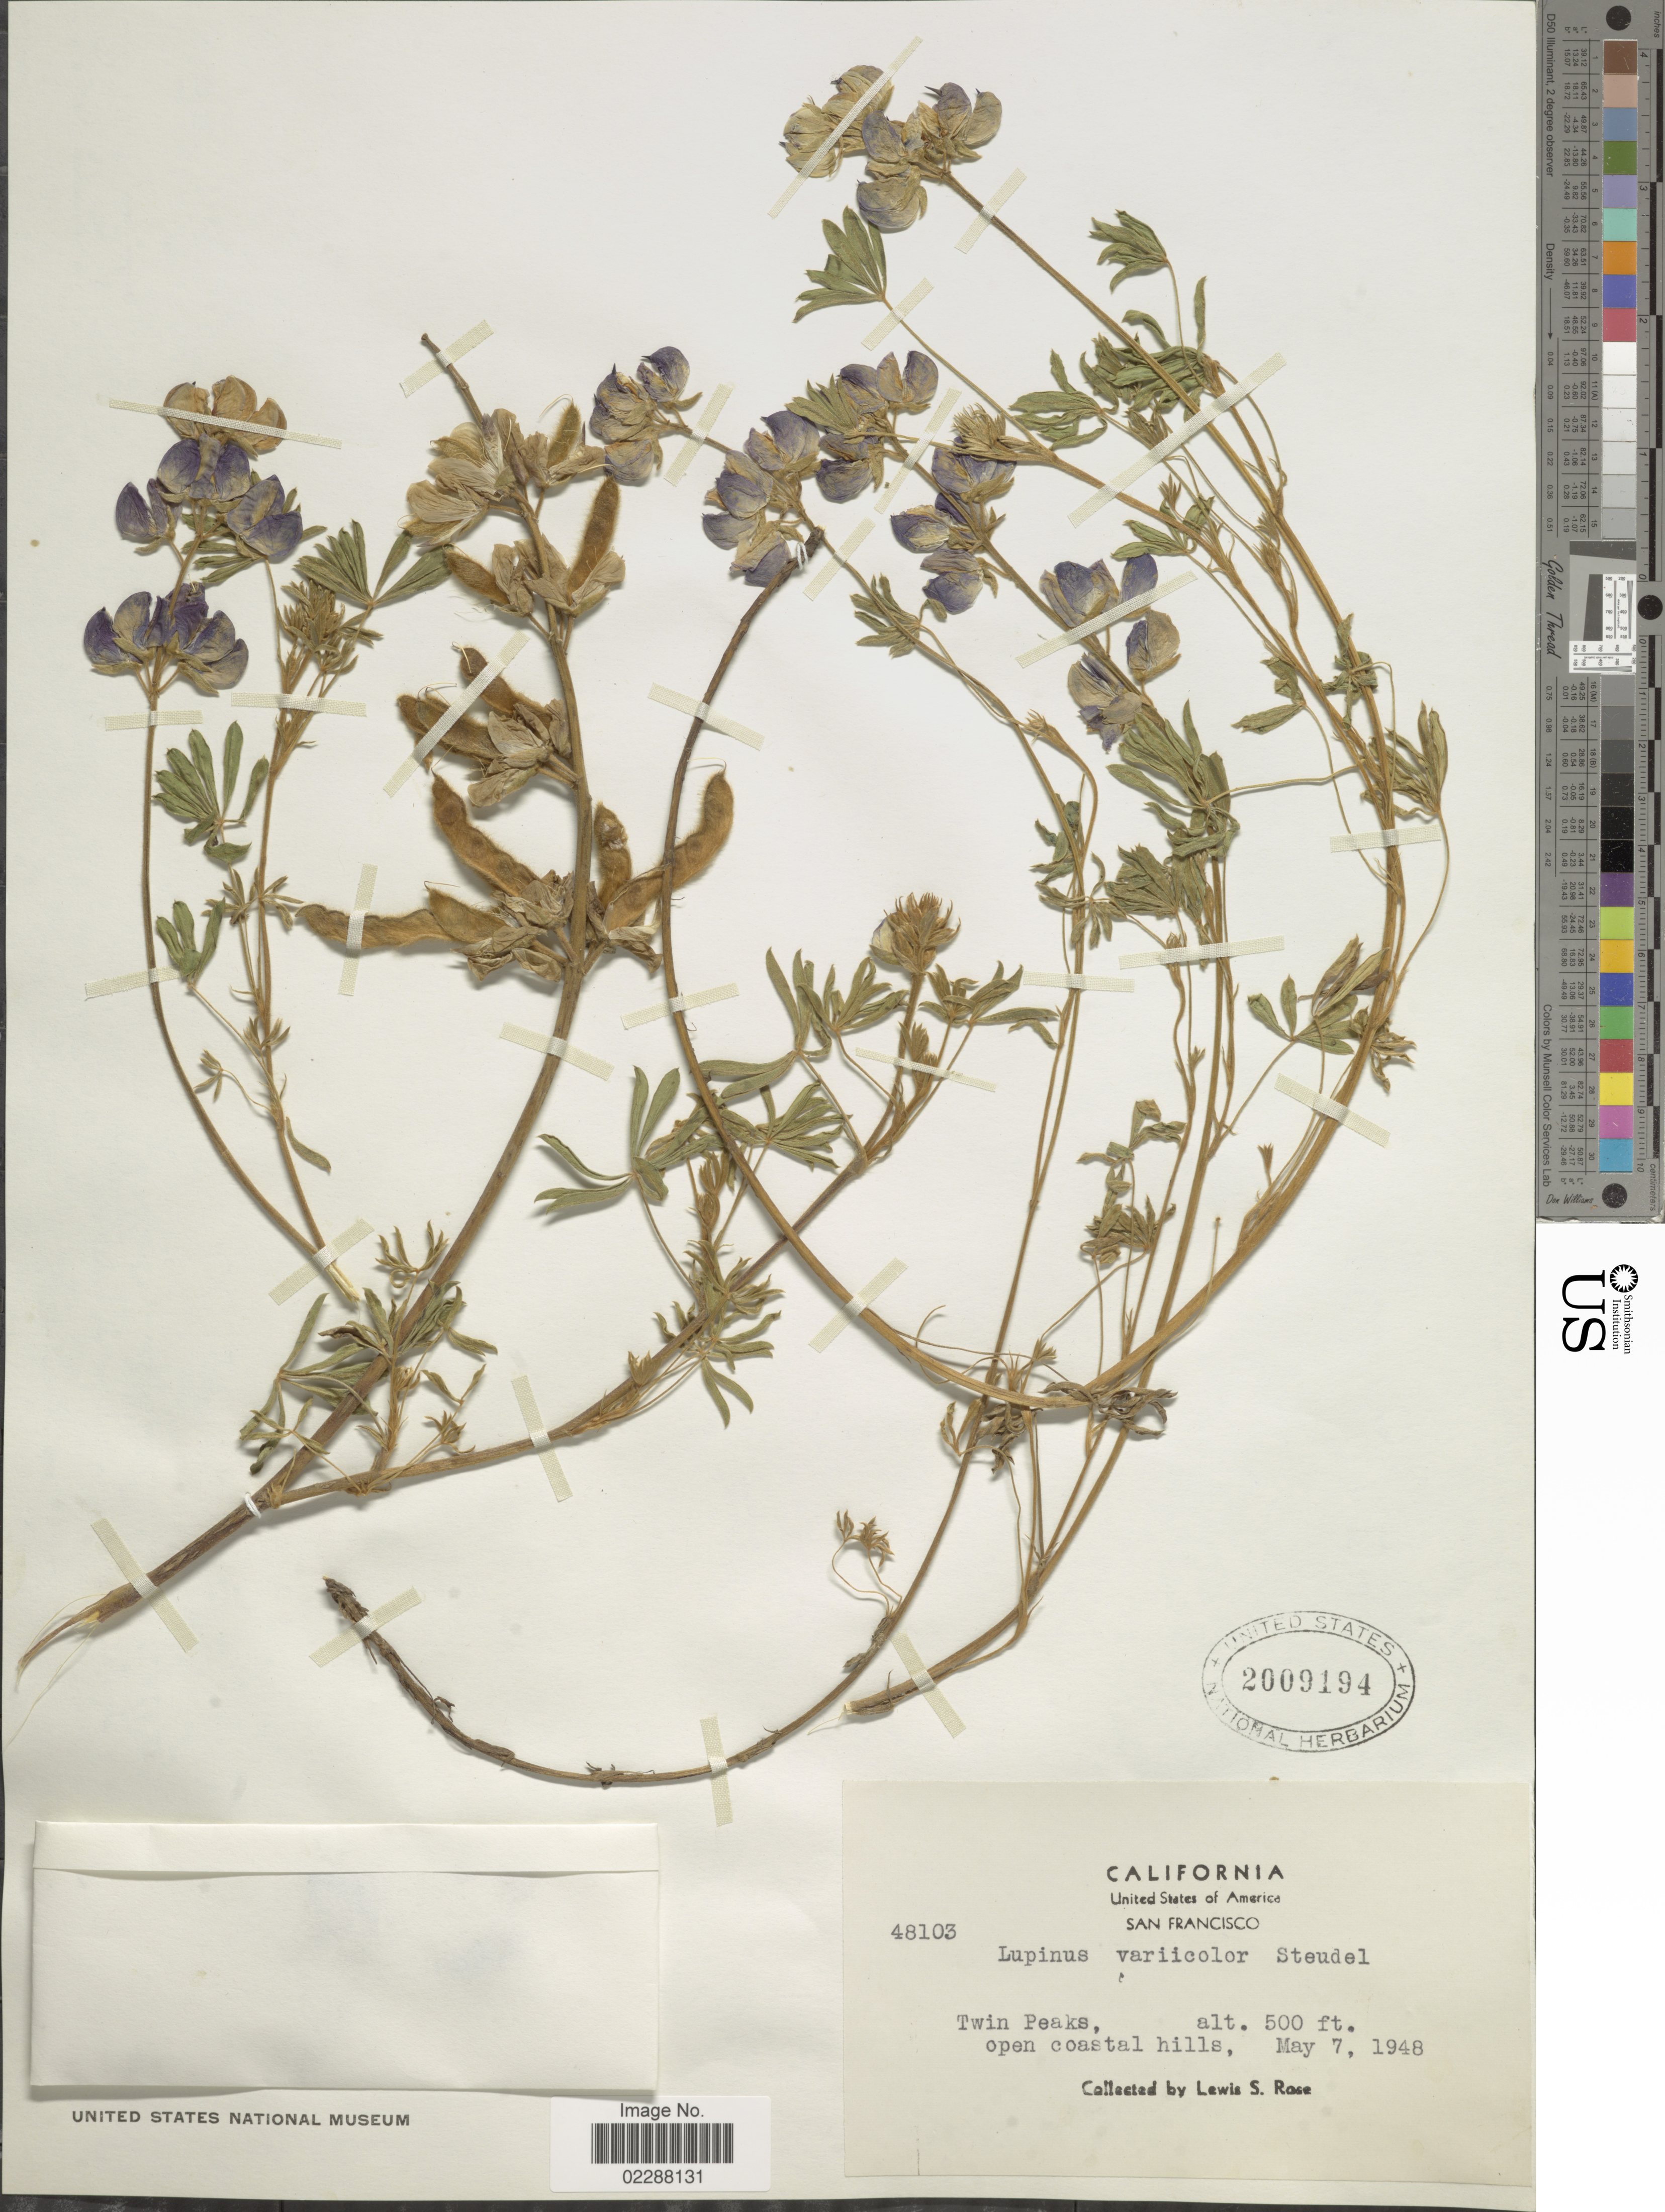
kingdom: Plantae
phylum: Tracheophyta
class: Magnoliopsida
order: Fabales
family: Fabaceae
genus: Lupinus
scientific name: Lupinus variicolor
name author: Steud.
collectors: L. S. Rose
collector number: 48103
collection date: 1948-05-07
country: United States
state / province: California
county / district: San Francisco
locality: San Francisco, Twin Peaks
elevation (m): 152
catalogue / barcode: US 2009194